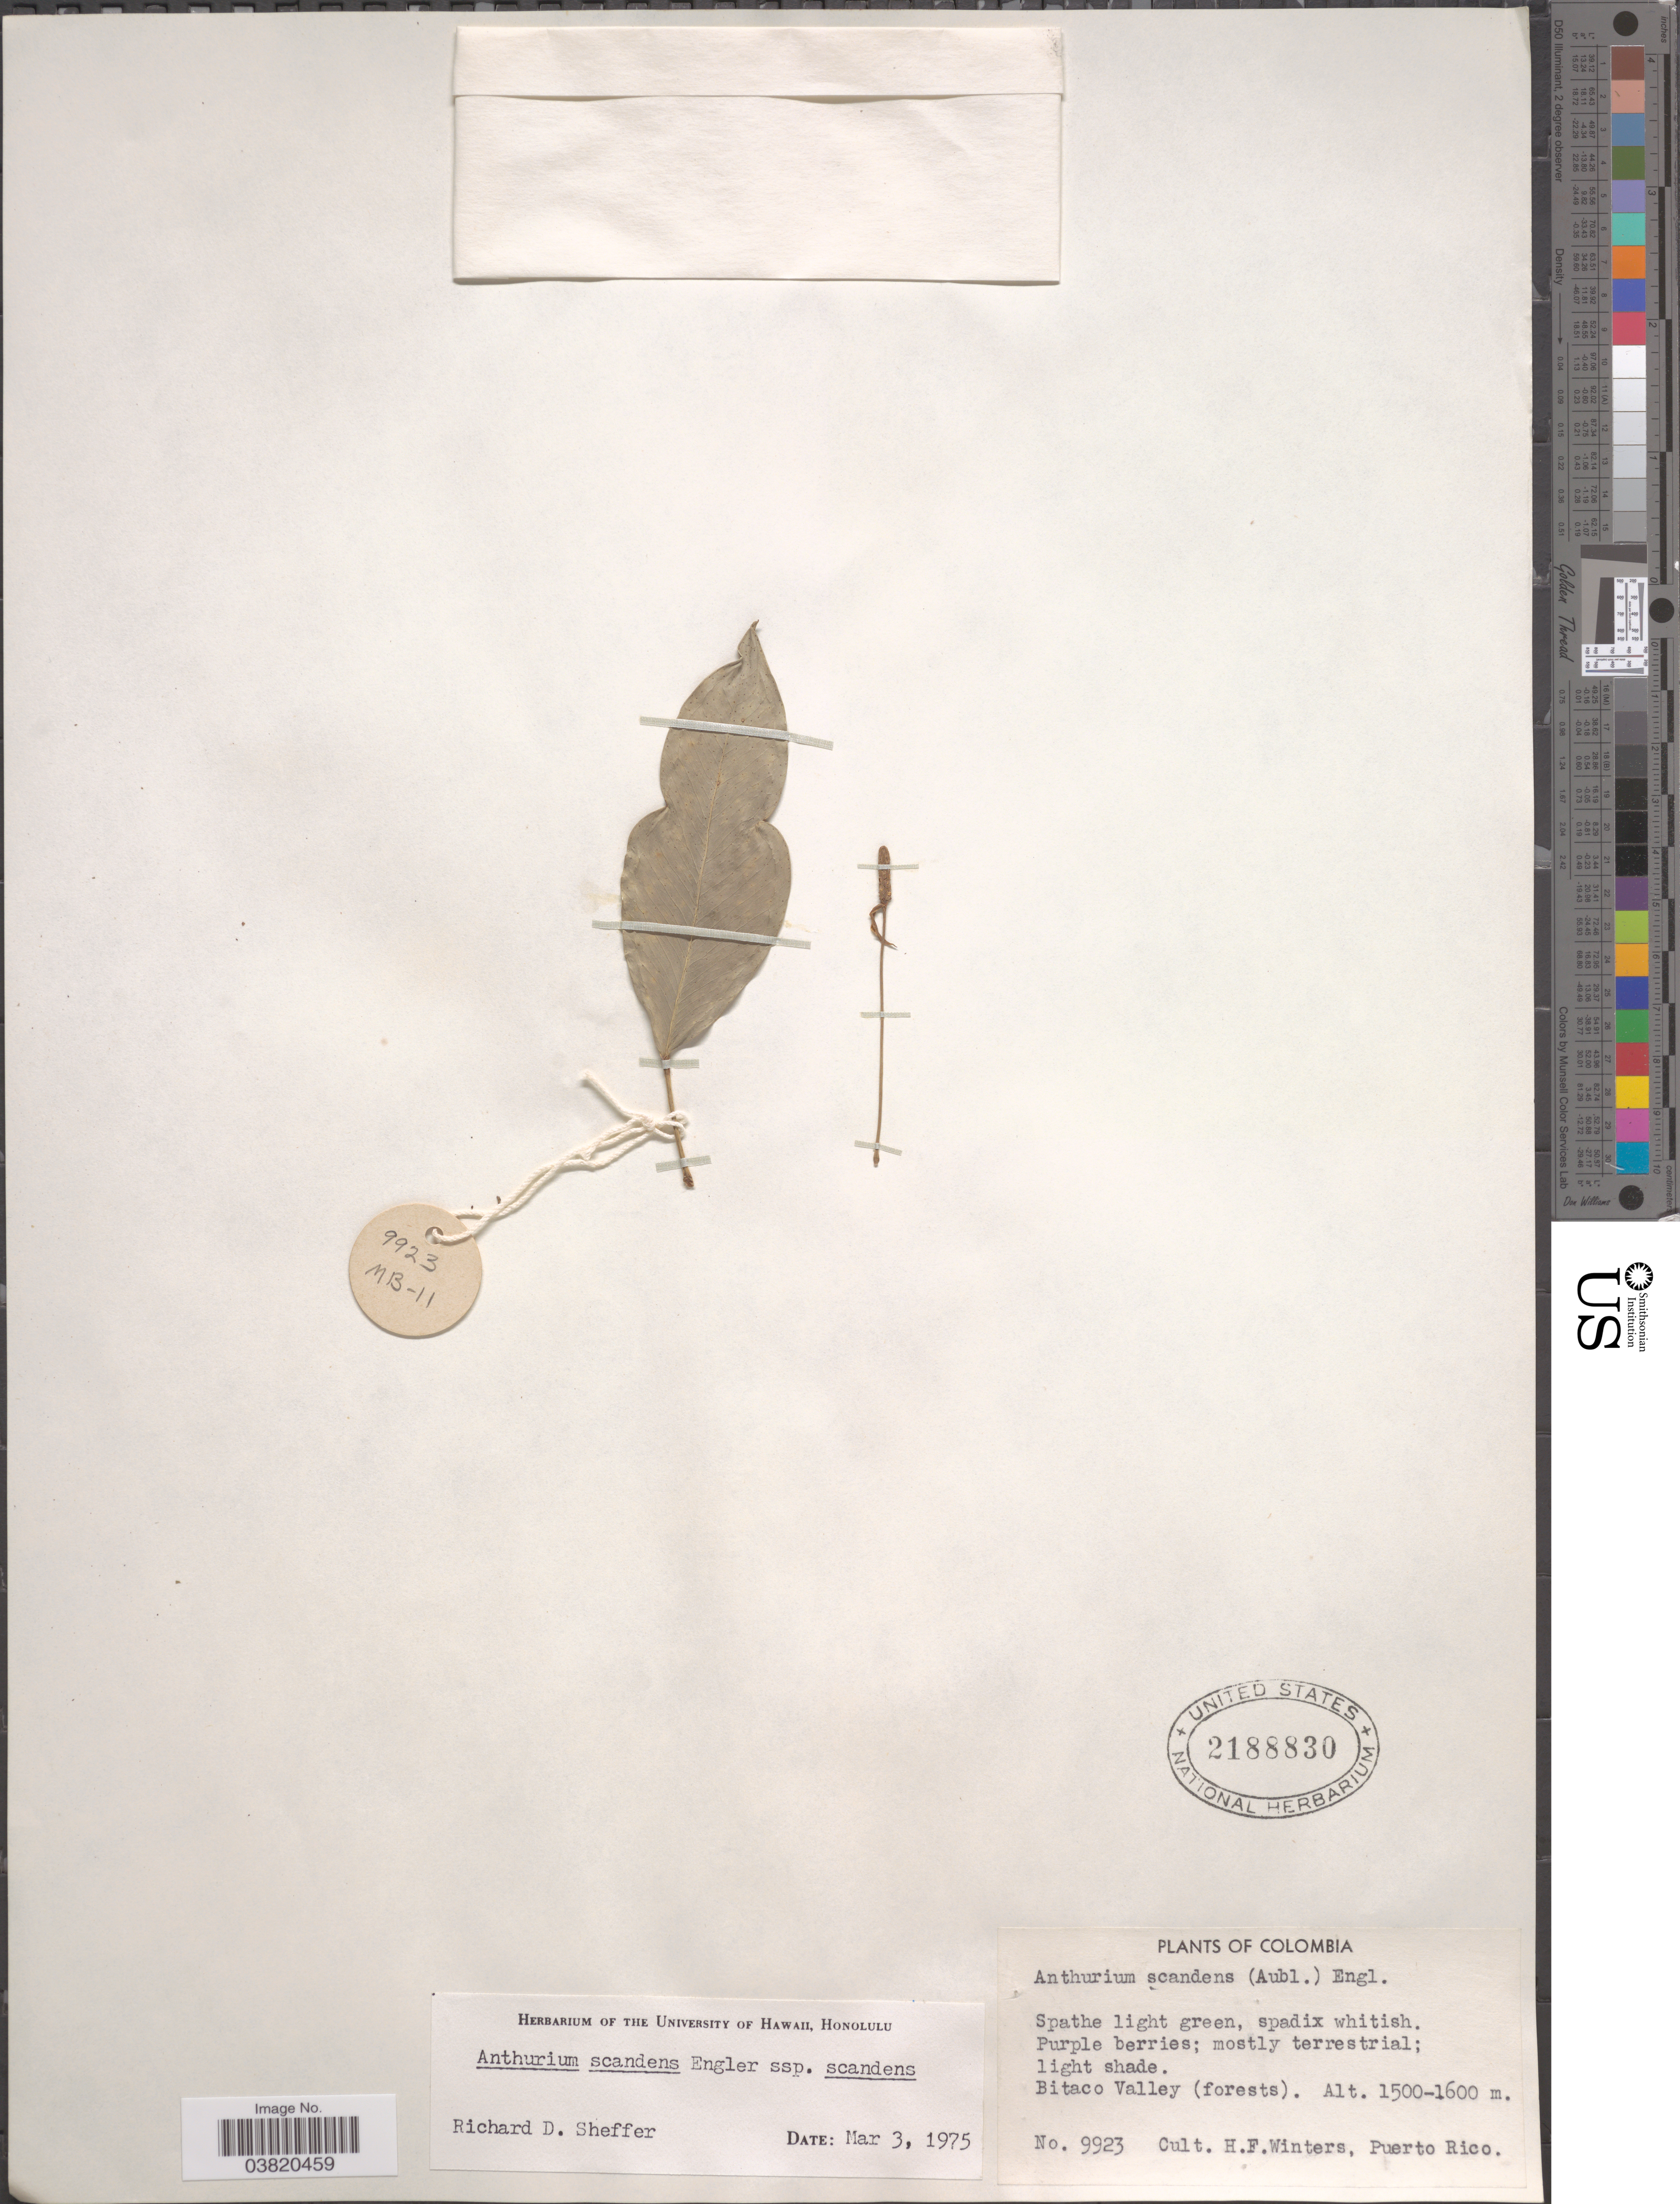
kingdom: Plantae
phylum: Tracheophyta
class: Liliopsida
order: Alismatales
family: Araceae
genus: Anthurium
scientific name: Anthurium scandens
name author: (Aubl.) Engl.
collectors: H. Winters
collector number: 9923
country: Puerto Rico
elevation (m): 1500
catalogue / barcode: US 2188830